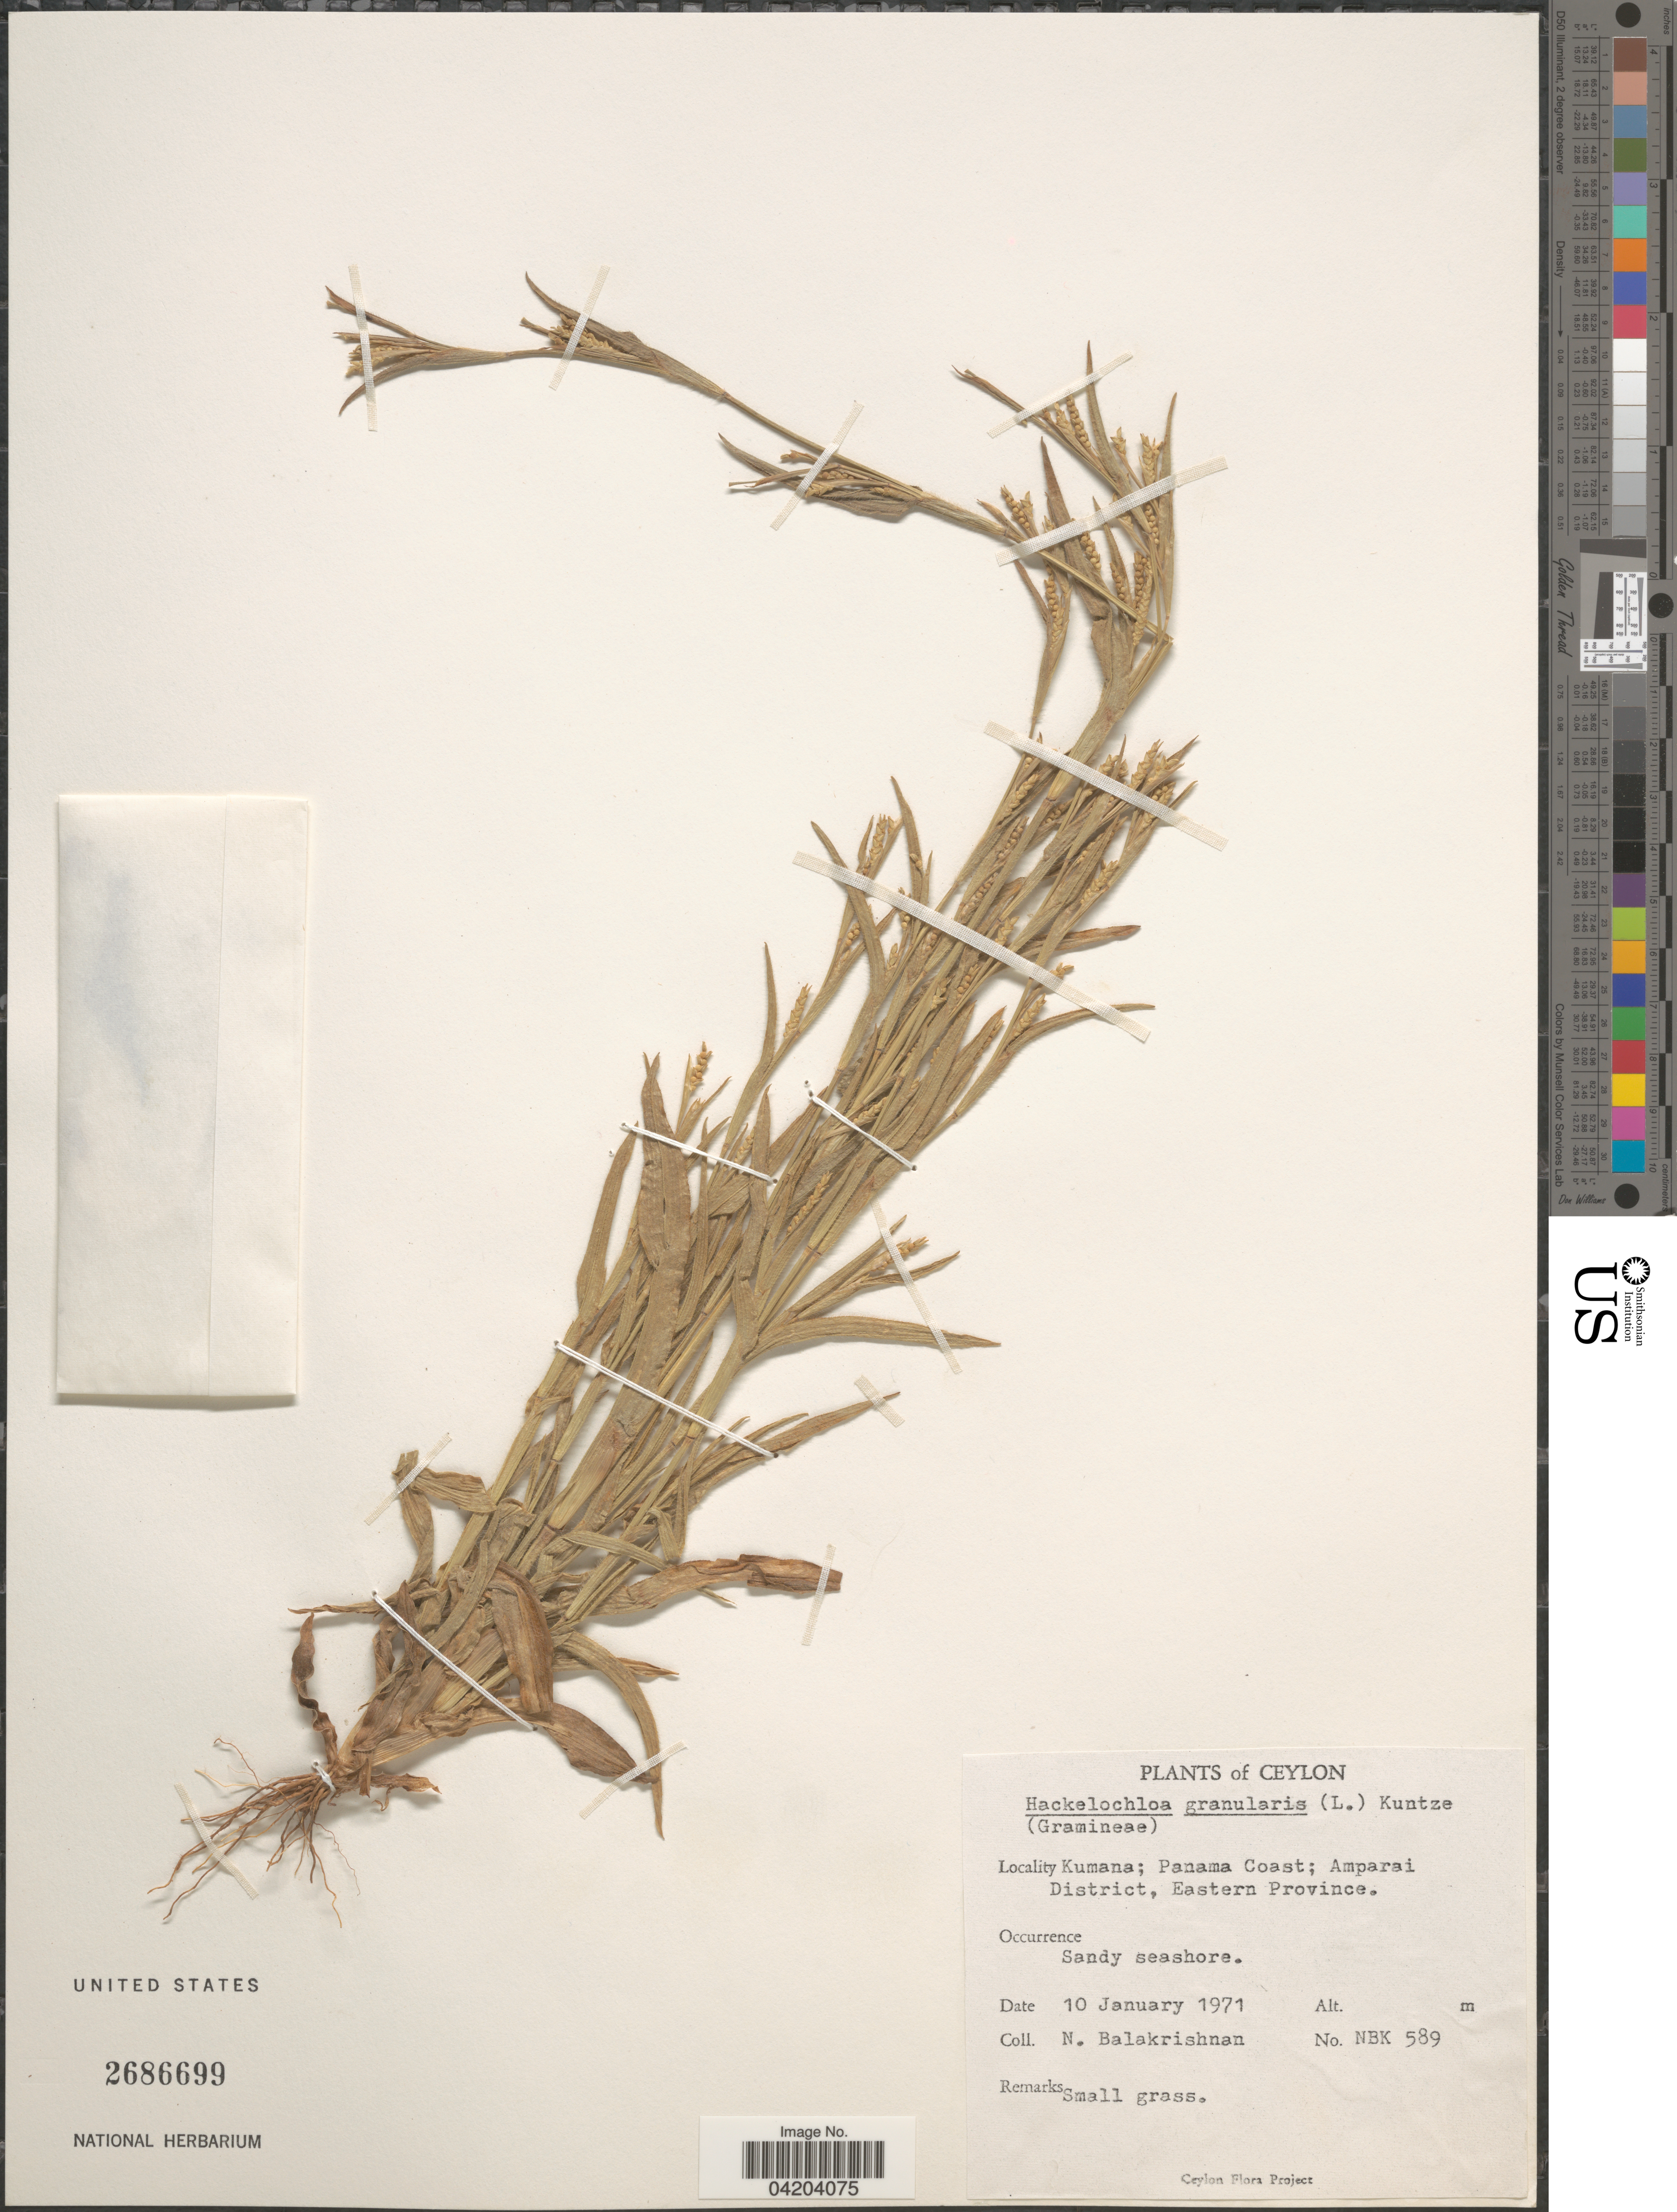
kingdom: Plantae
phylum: Tracheophyta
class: Liliopsida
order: Poales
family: Poaceae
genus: Mnesithea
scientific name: Mnesithea granularis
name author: (L.) de Koning & Sosef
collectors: N. Balakrishnan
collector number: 589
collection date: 1971-01-10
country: Sri Lanka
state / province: Eastern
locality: Ceylon. Kumana; Panama Coast; Amparai District.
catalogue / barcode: US 2686699